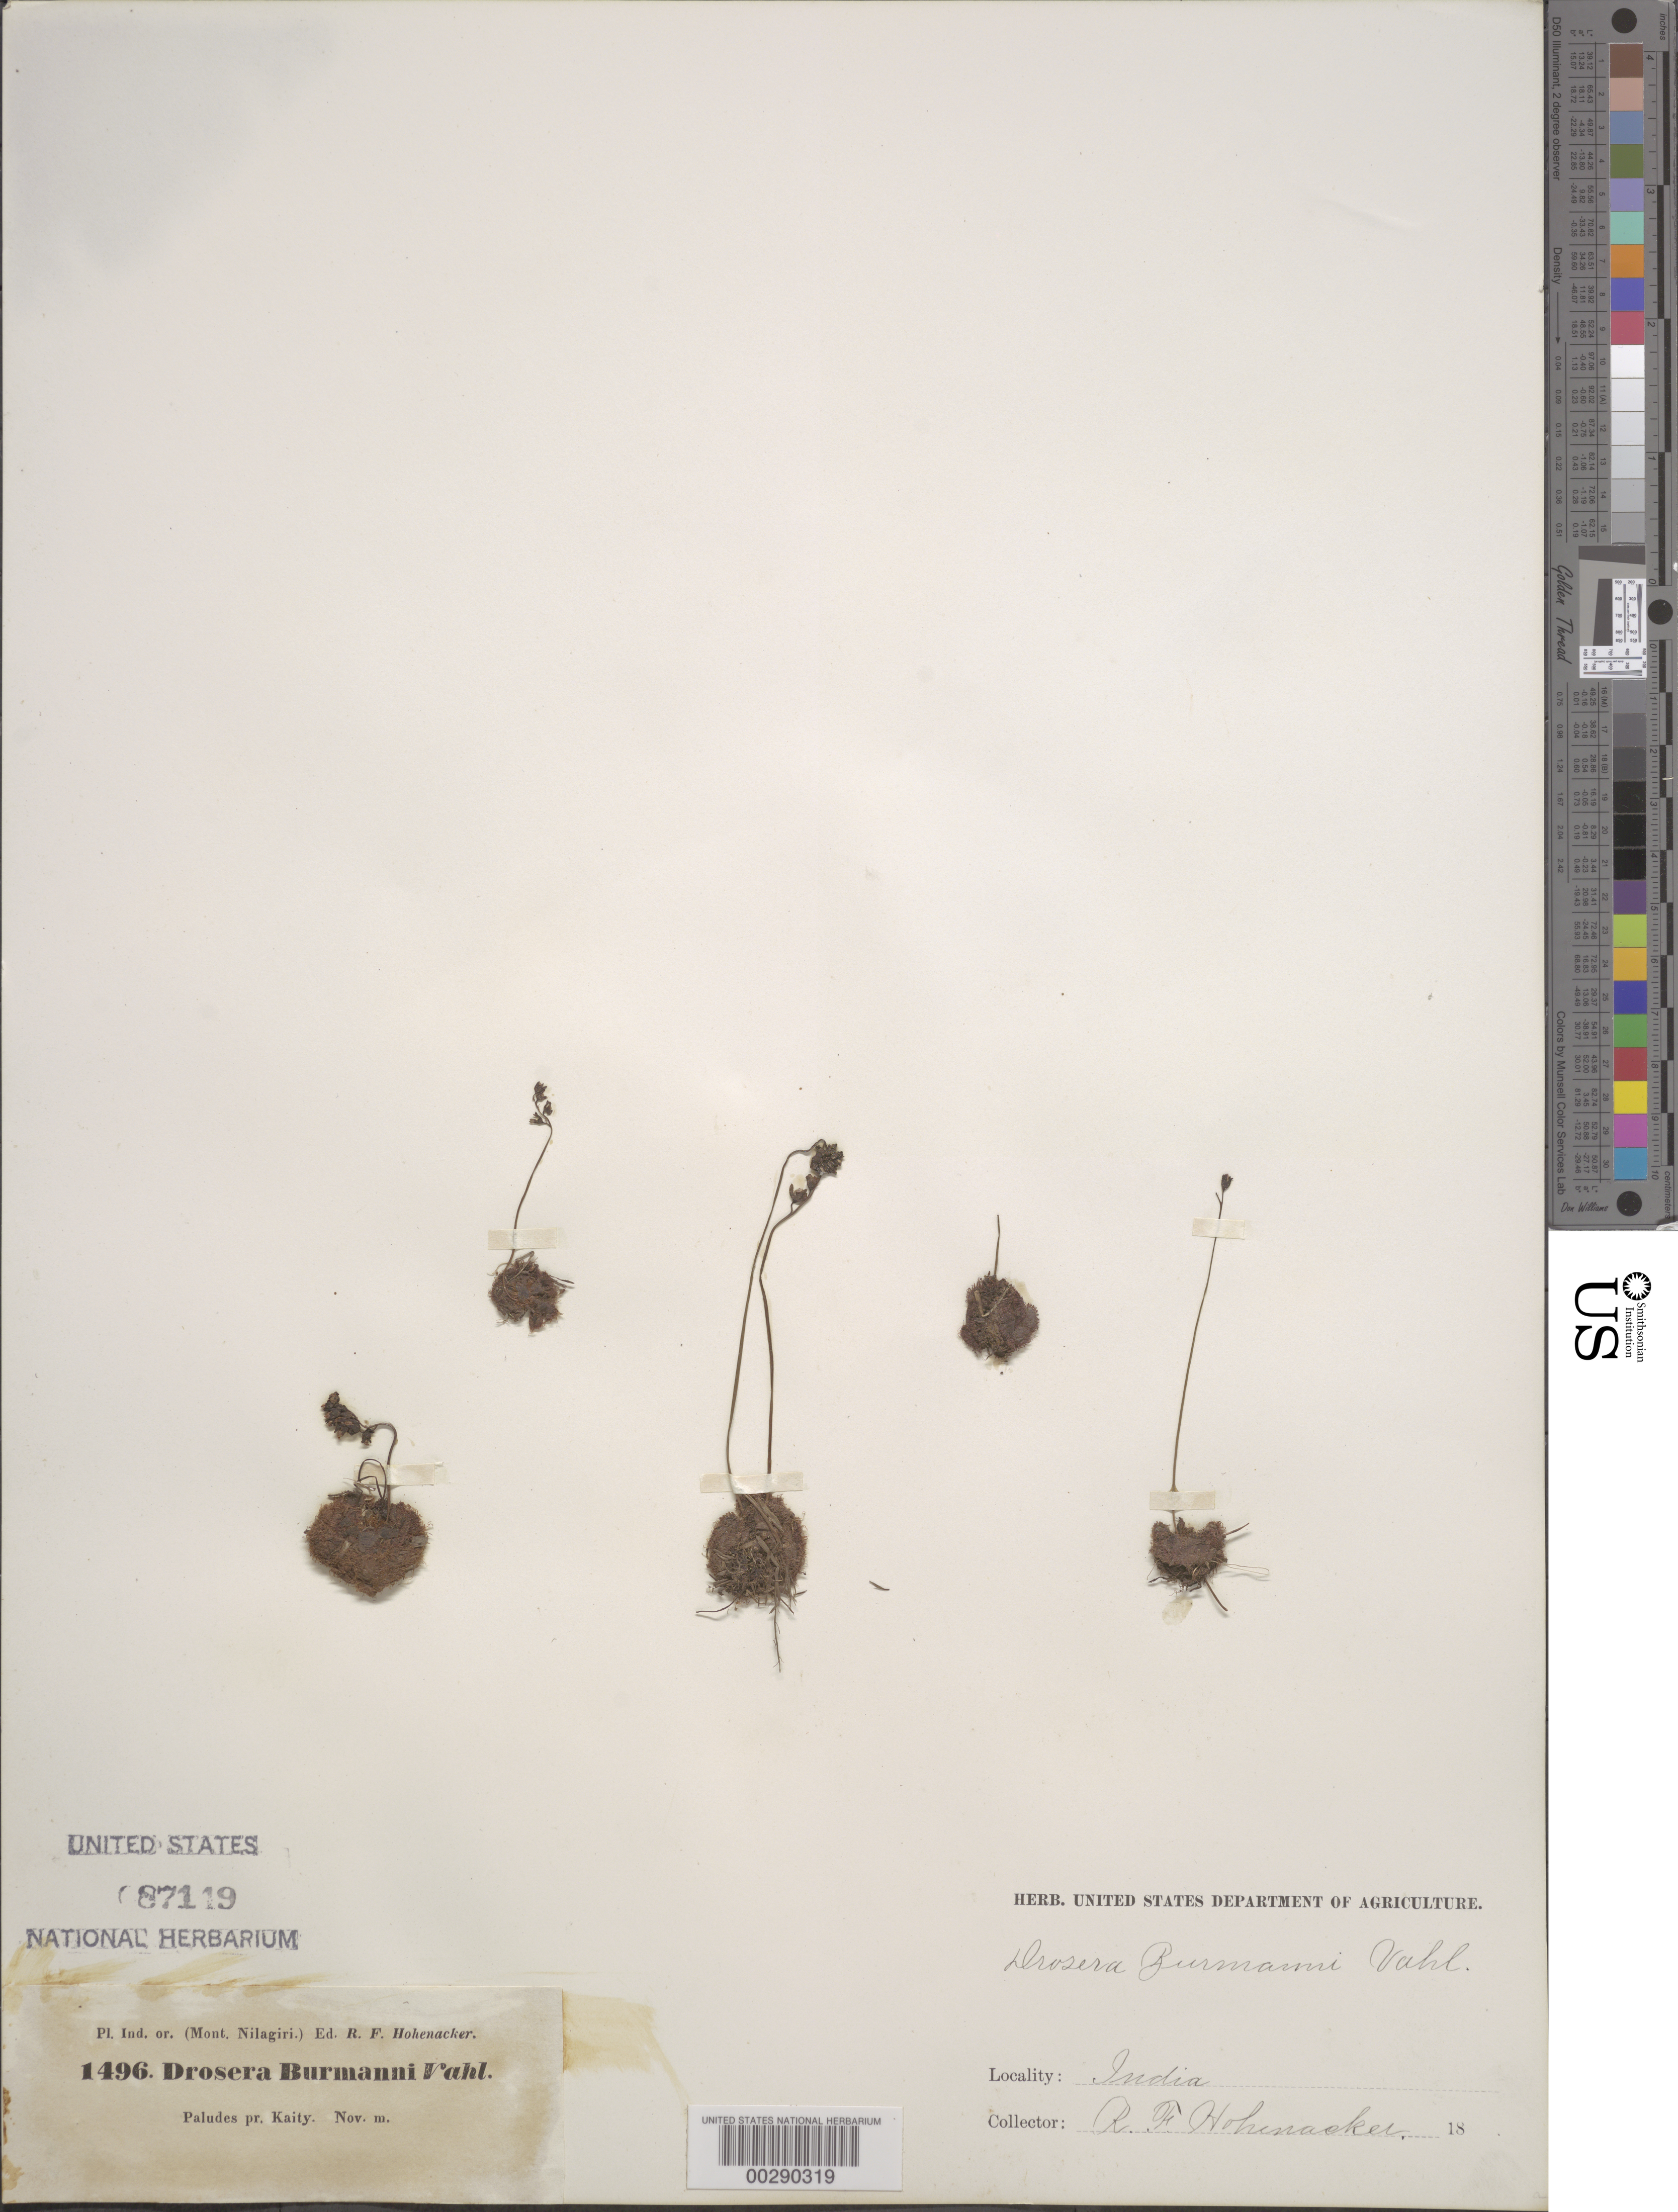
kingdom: Plantae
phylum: Tracheophyta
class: Magnoliopsida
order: Caryophyllales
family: Droseraceae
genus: Drosera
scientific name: Drosera burmanii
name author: Vahl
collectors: R. F. Hohenacker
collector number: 1496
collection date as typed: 18--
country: India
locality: Paludes pr. kaity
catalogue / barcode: US 87149